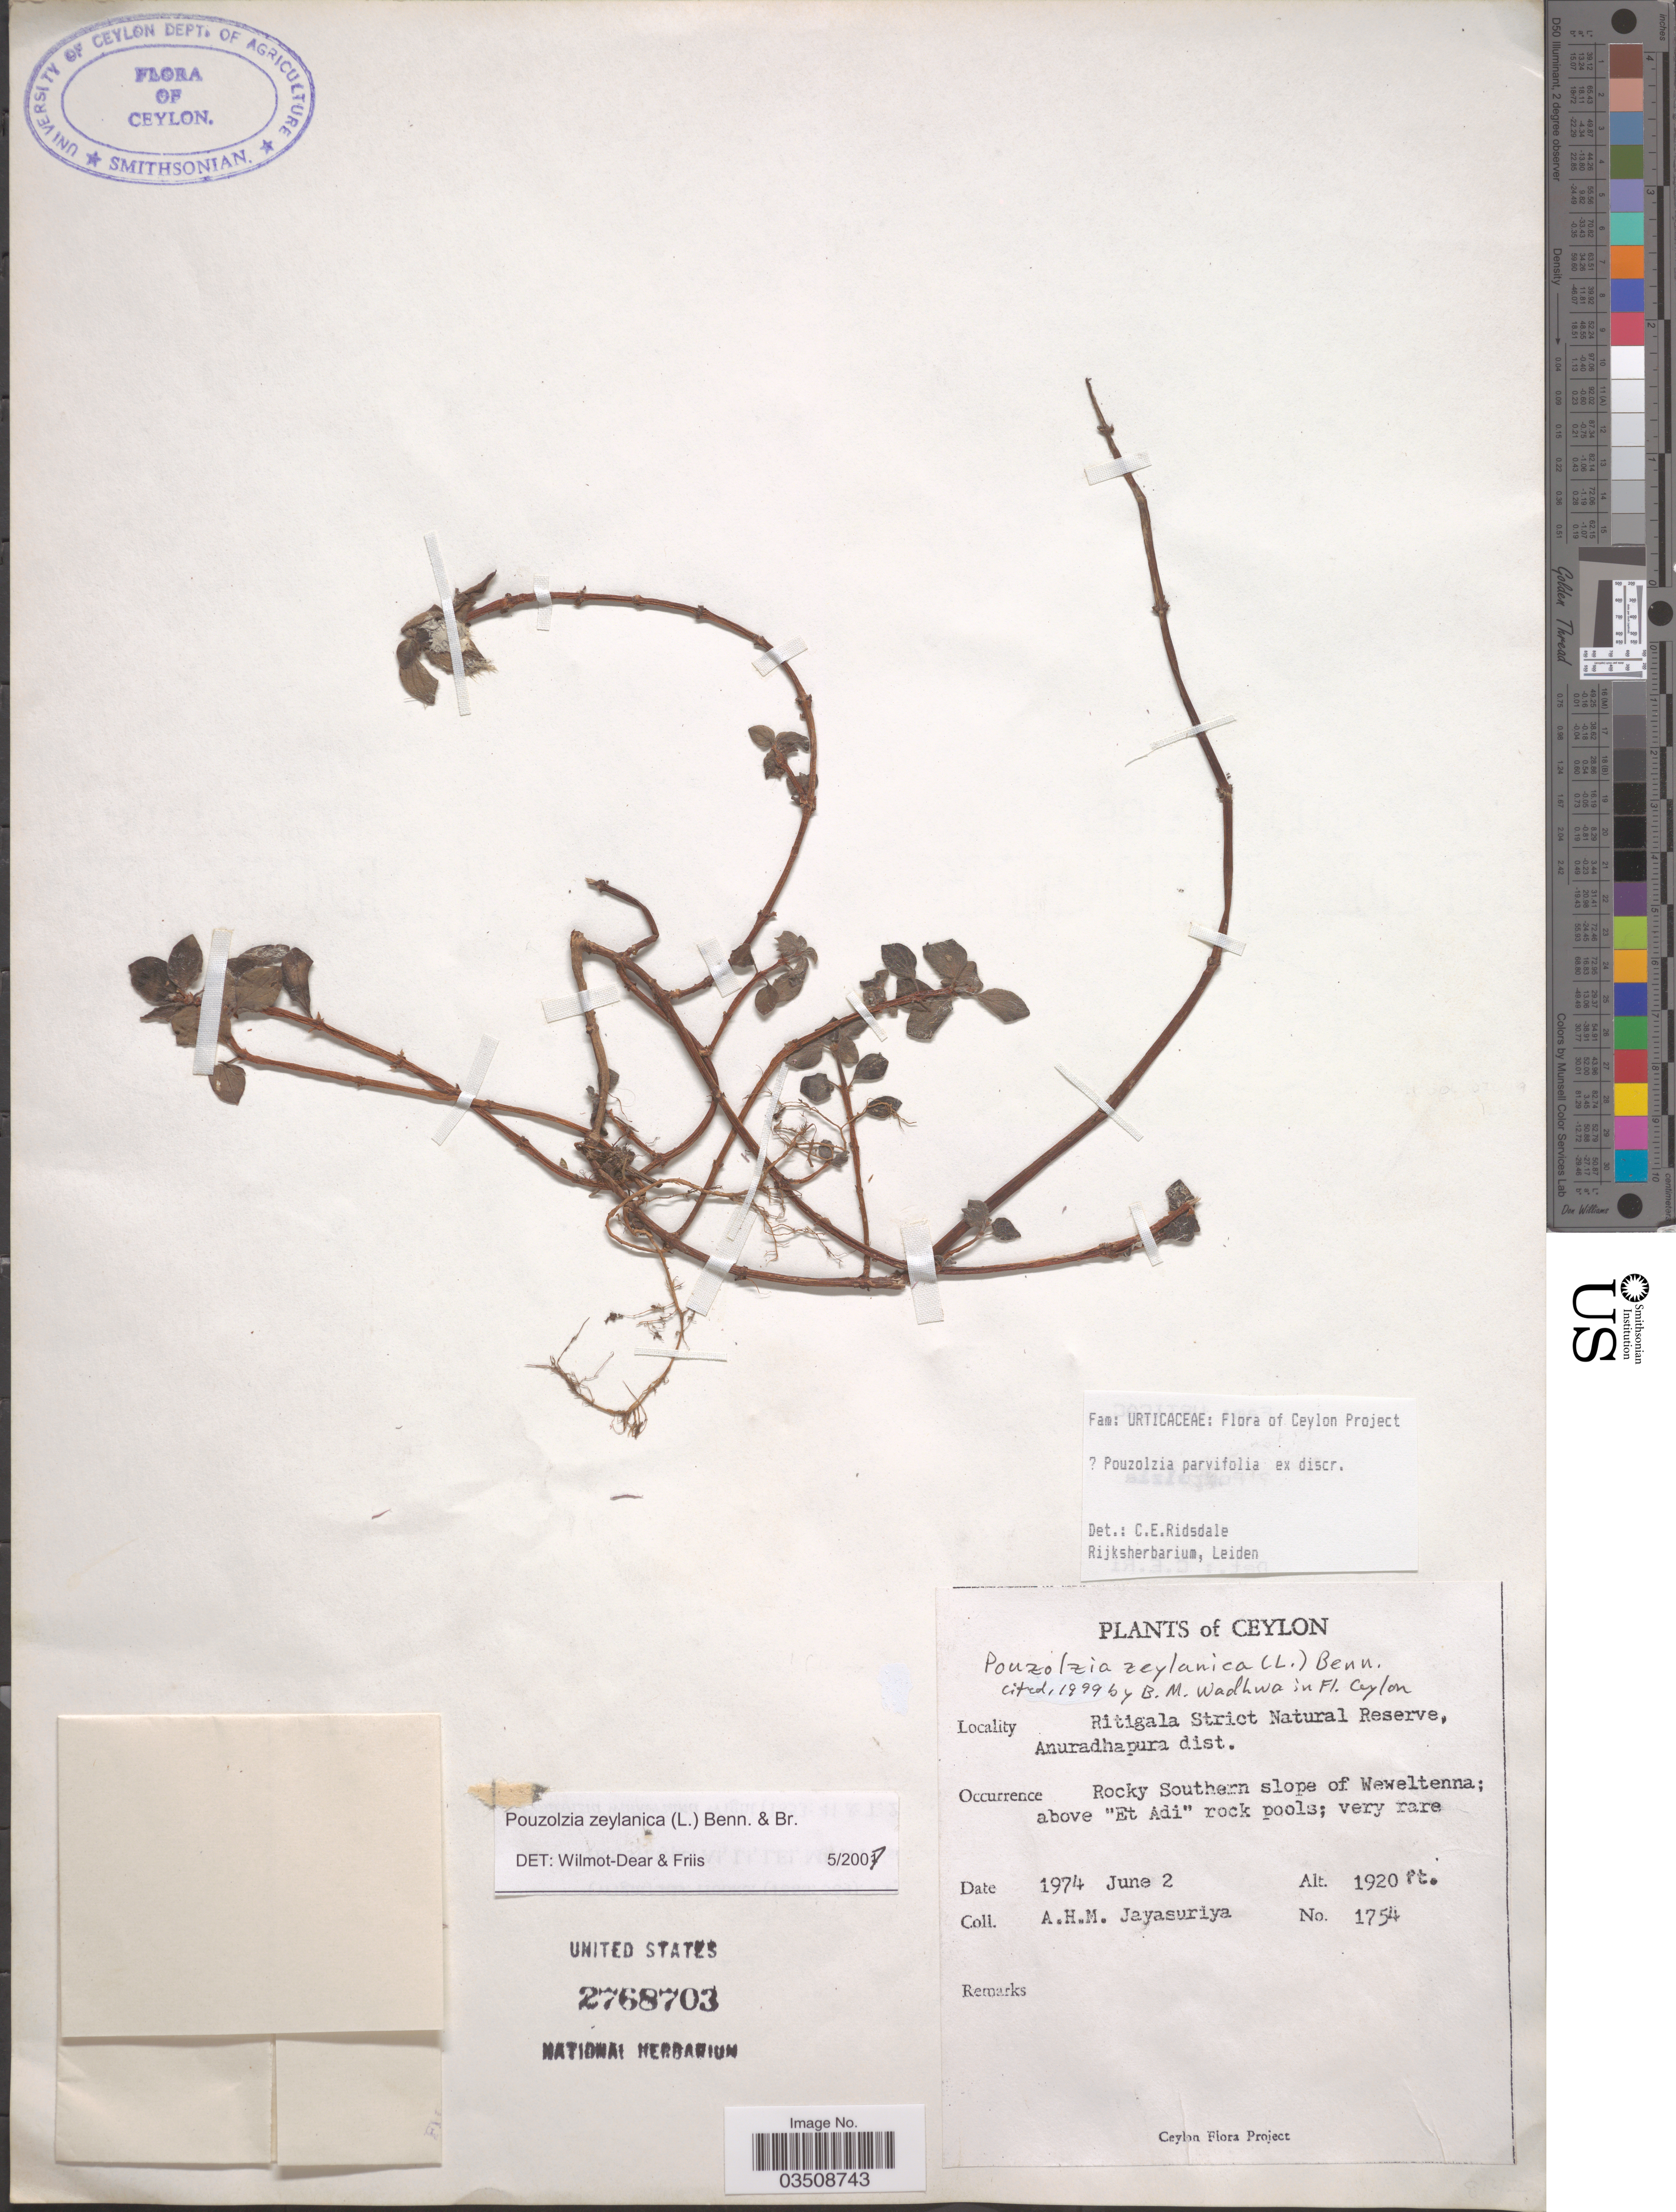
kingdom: Plantae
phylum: Tracheophyta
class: Magnoliopsida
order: Rosales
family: Urticaceae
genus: Pouzolzia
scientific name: Pouzolzia zeylanica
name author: (L.) Benn.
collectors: A. H. Jayasuriya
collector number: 1754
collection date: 1974-06-02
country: Sri Lanka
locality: Ceylon. Ritigala Strict Natural Reserve, Anuradhapura dist. Rocky Southern slope of Weweltenna; above 'Et Adi' rock pools.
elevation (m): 585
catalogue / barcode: US 2768703